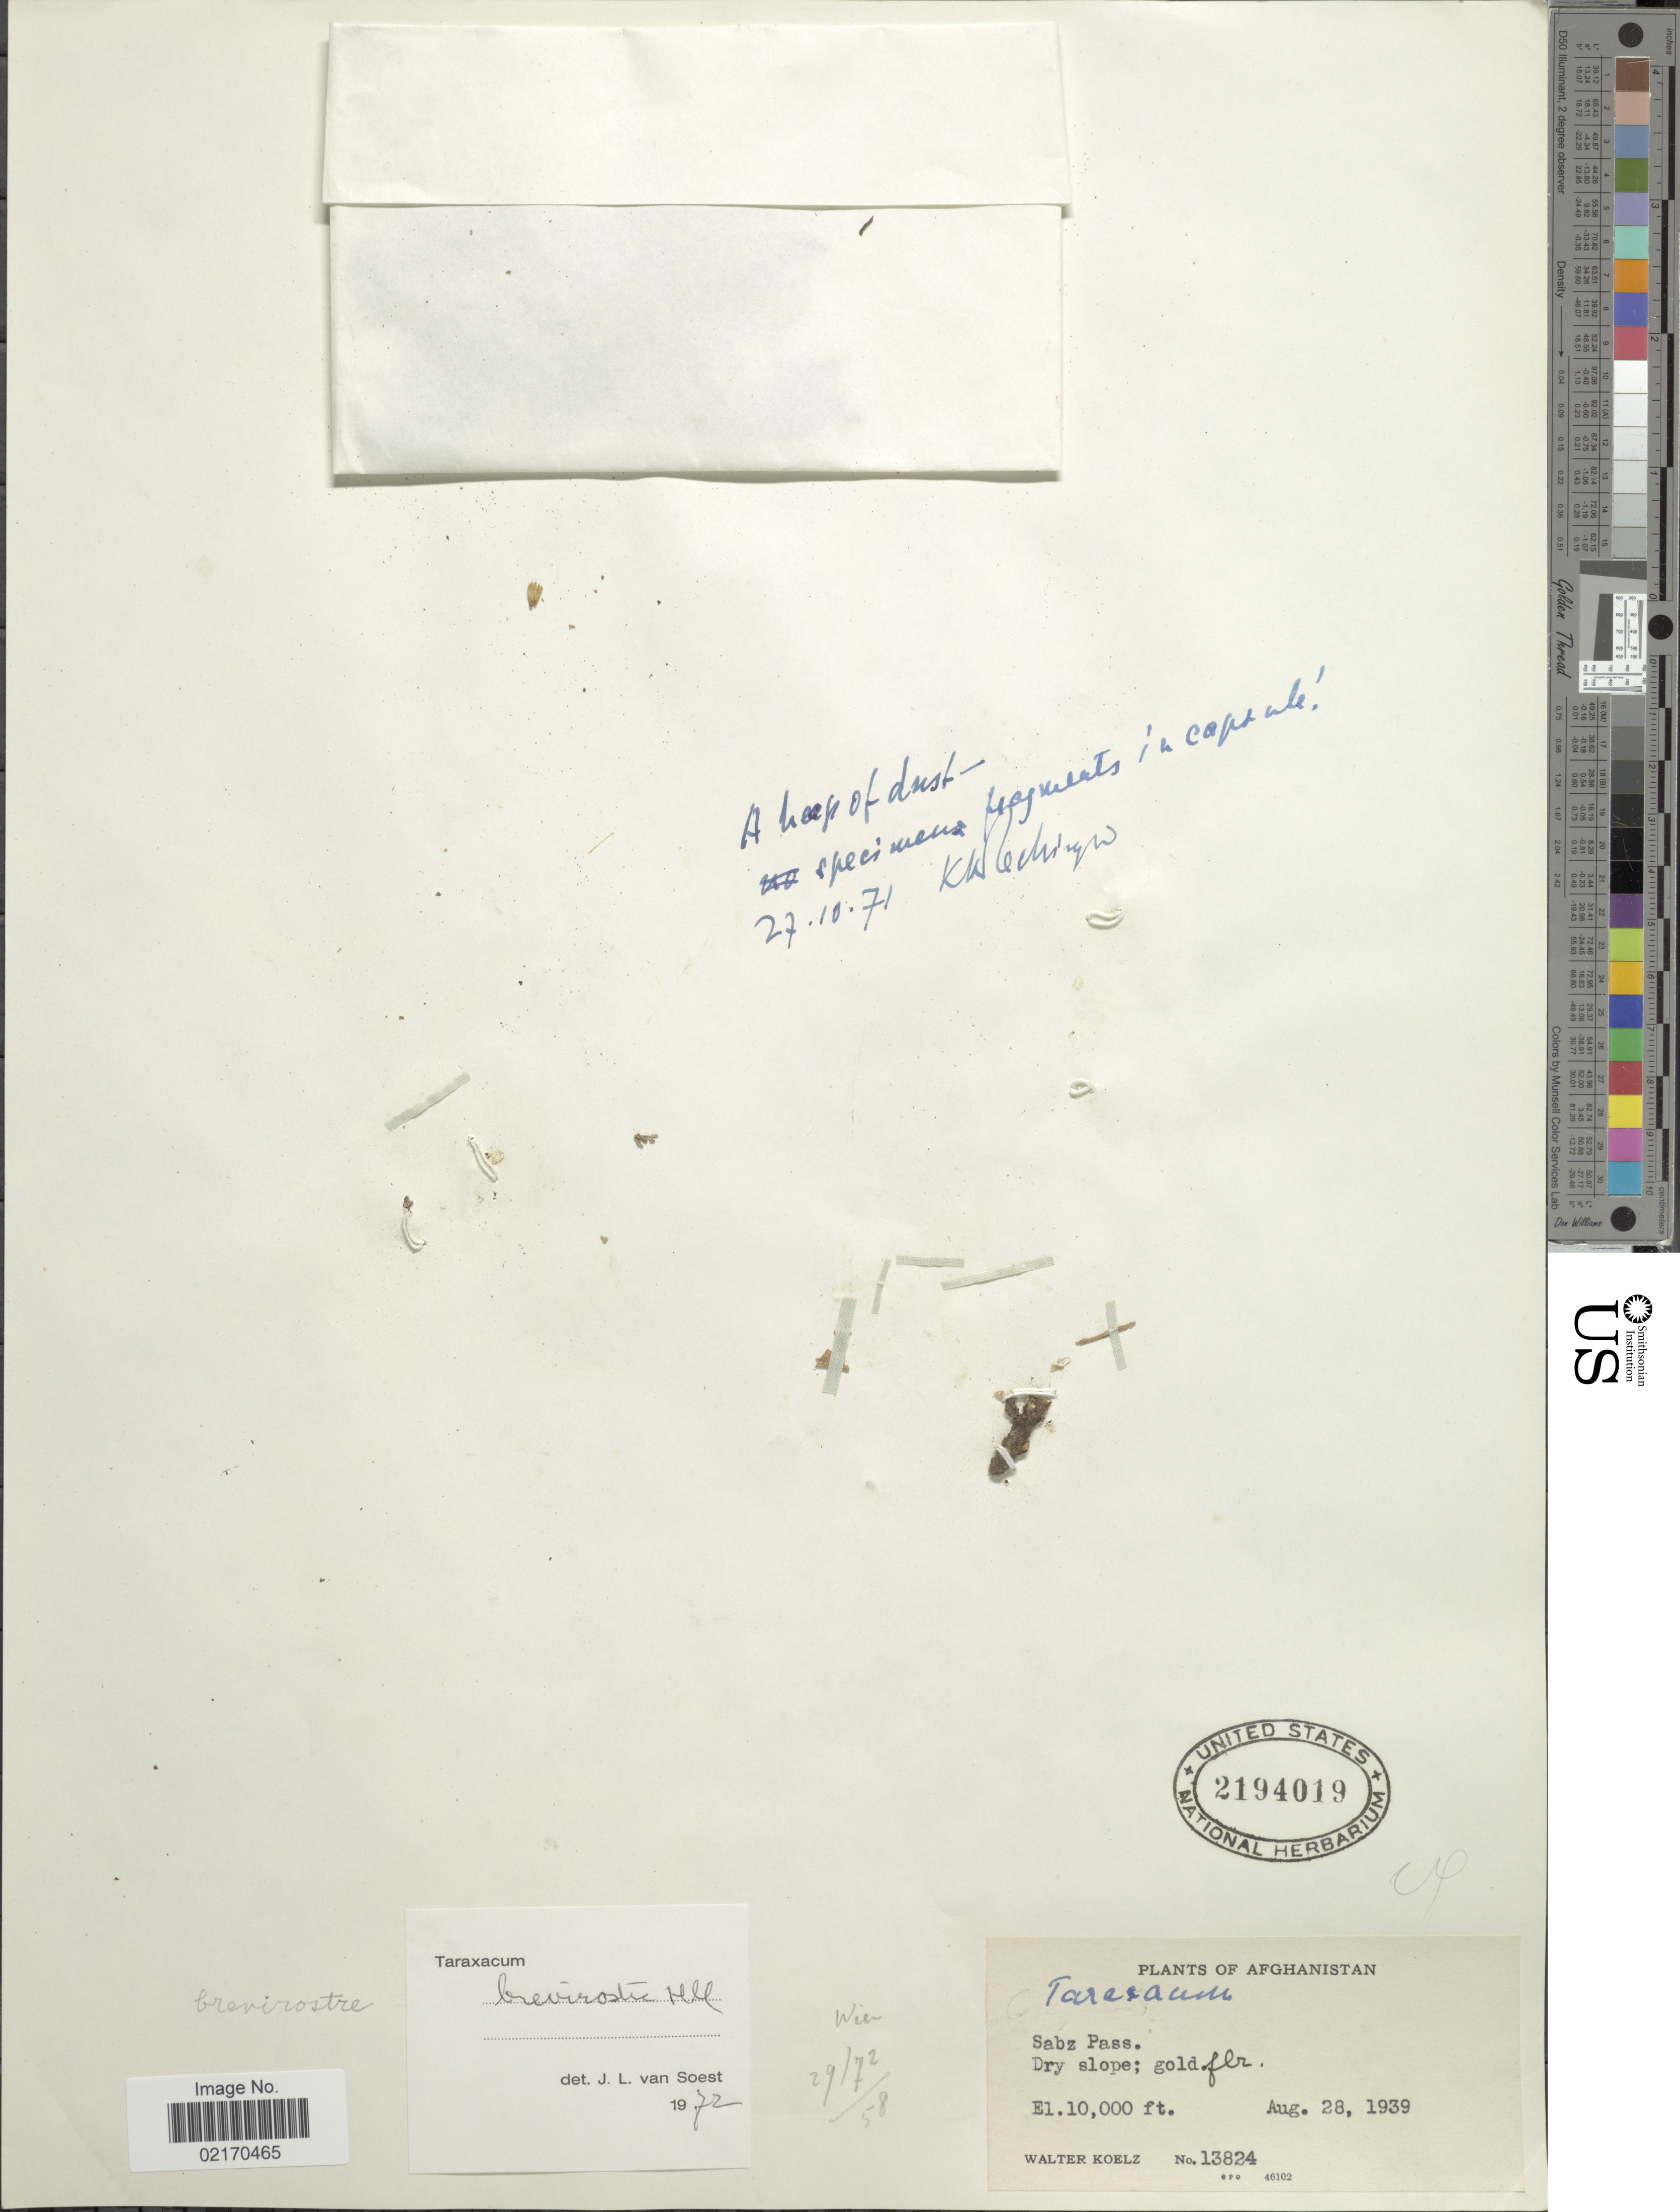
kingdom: Plantae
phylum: Tracheophyta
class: Magnoliopsida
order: Asterales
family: Asteraceae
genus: Taraxacum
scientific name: Taraxacum brevirostre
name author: Hand.-Mazz.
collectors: W. N. Koelz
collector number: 13824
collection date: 1939-08-28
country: Afghanistan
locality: Sabz Pass, dry slope.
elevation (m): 3048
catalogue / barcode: US 2194019